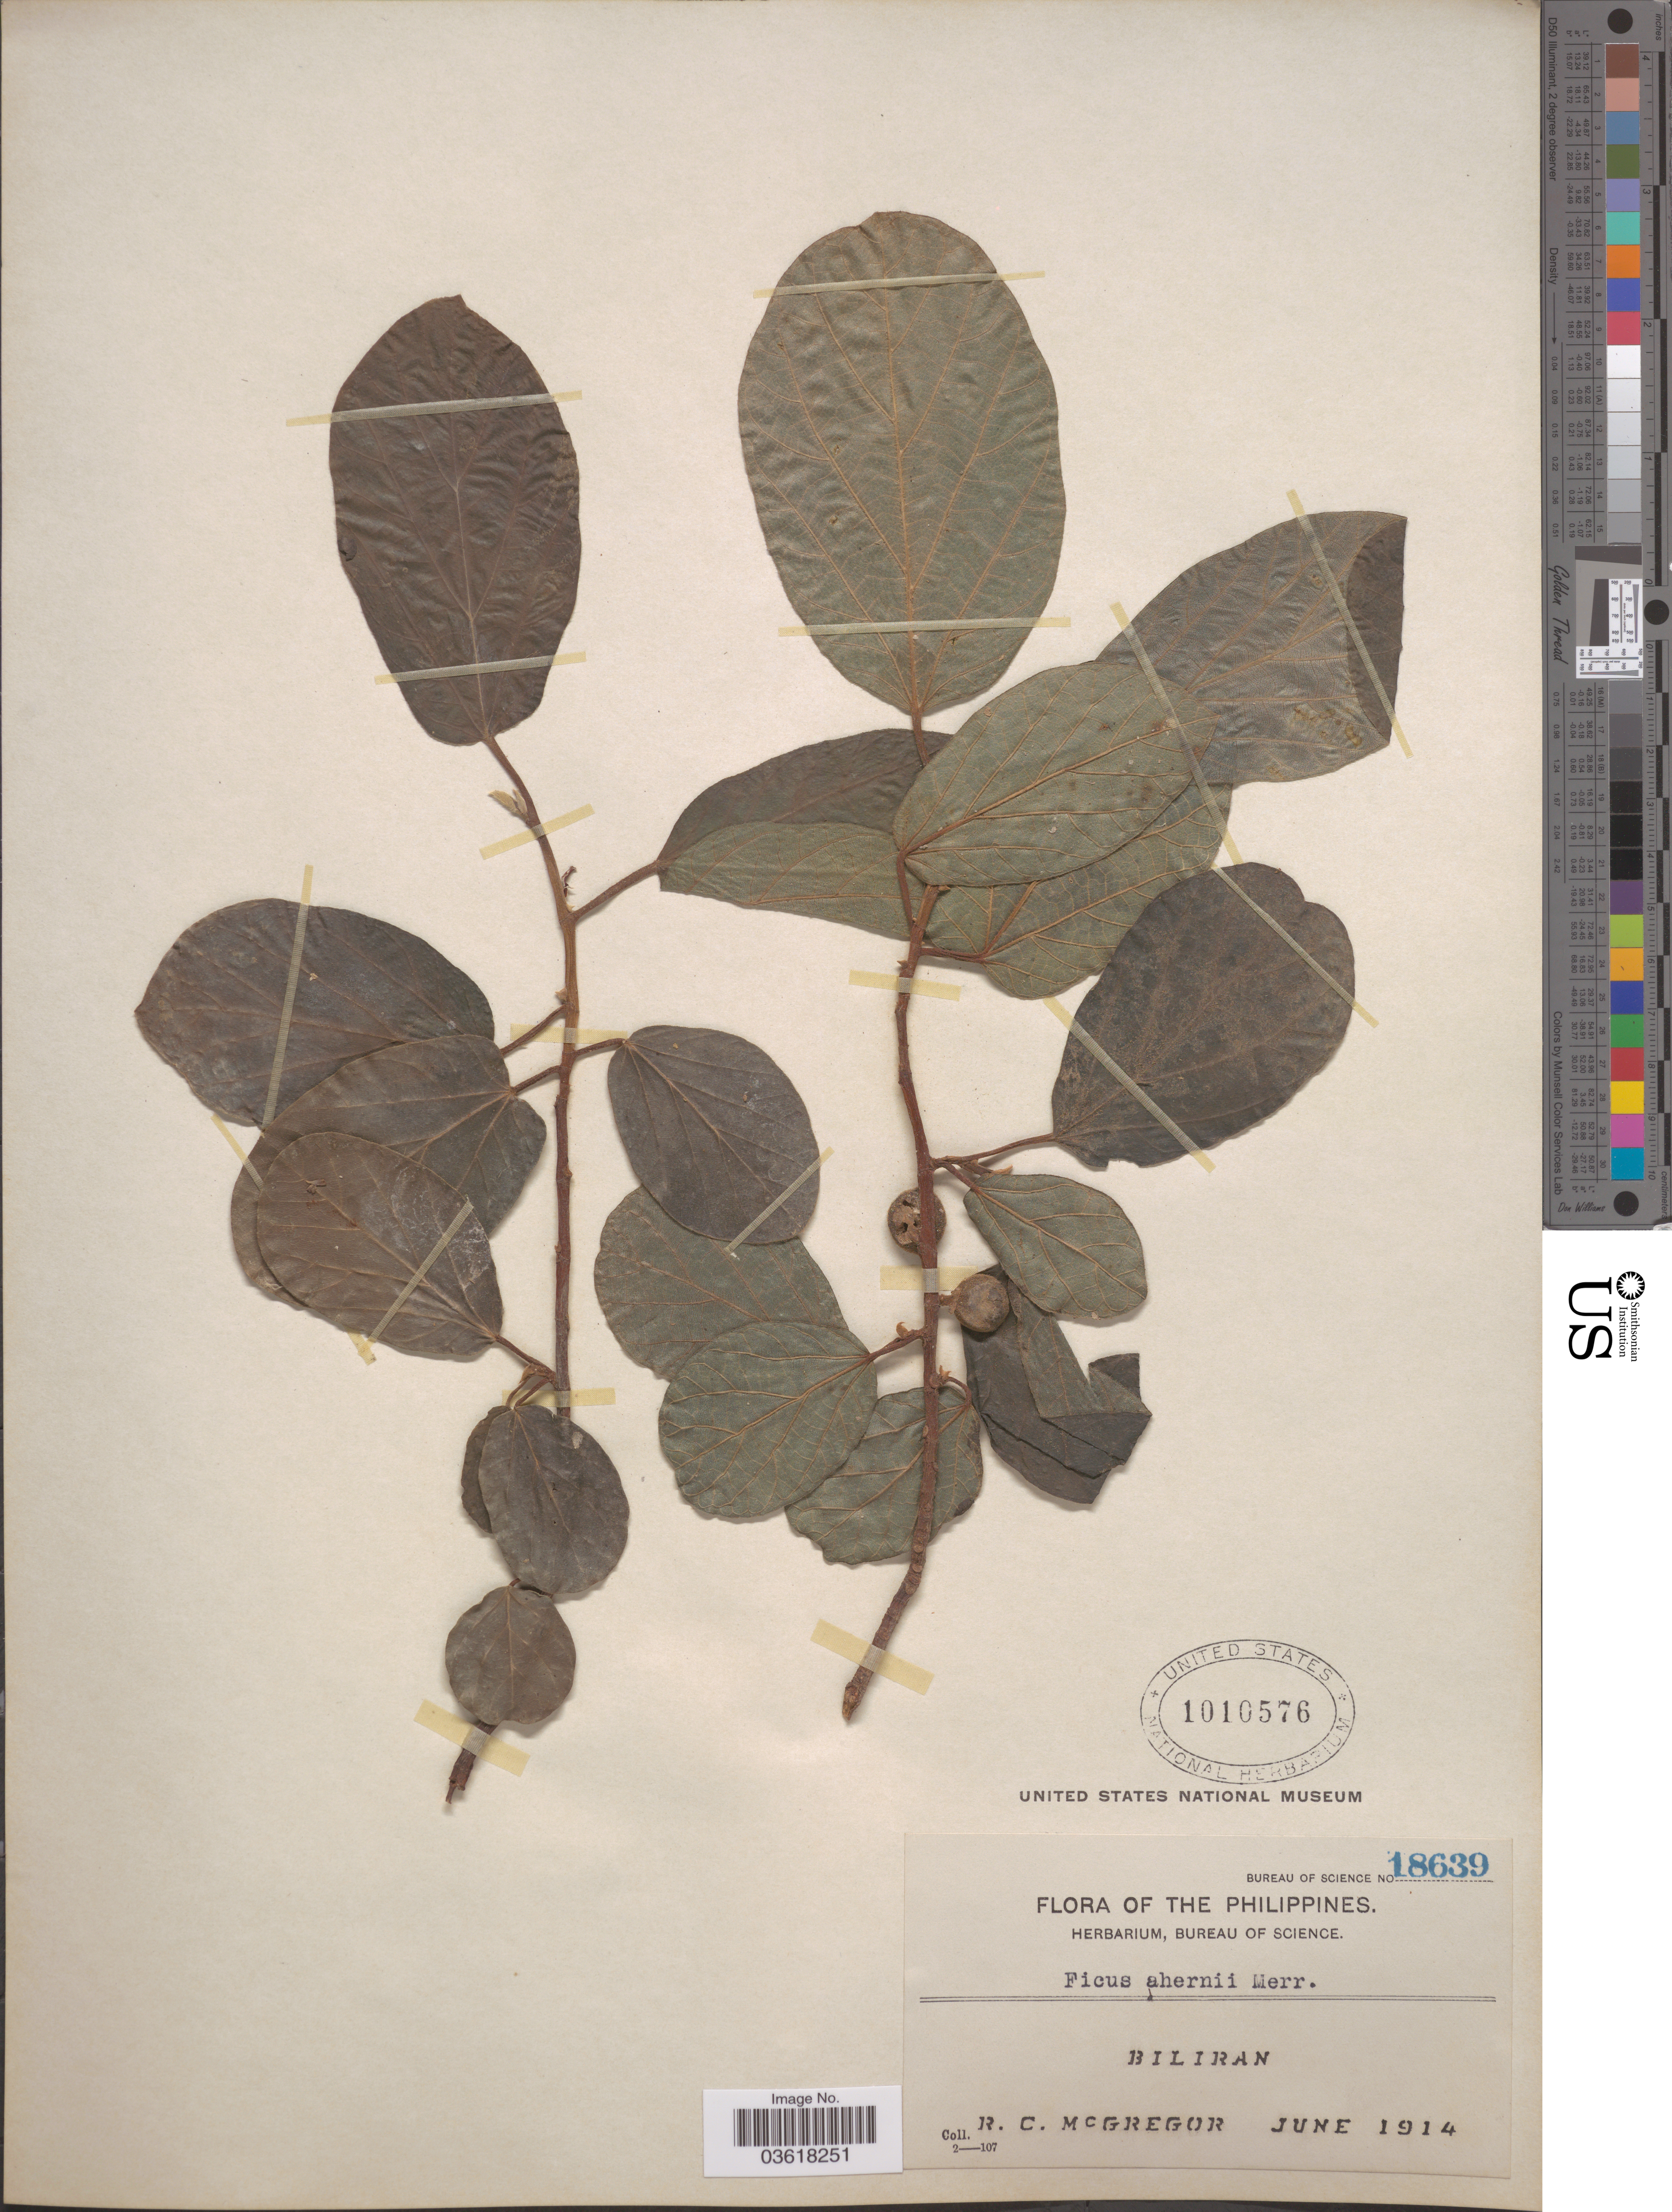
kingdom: Plantae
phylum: Tracheophyta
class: Magnoliopsida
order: Rosales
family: Moraceae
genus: Ficus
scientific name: Ficus ahernii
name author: Merr.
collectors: R. C. McGregor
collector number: Bureau of Science 18639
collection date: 1914-06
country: Philippines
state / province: Eastern Visayas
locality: Biliran.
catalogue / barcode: US 1010576